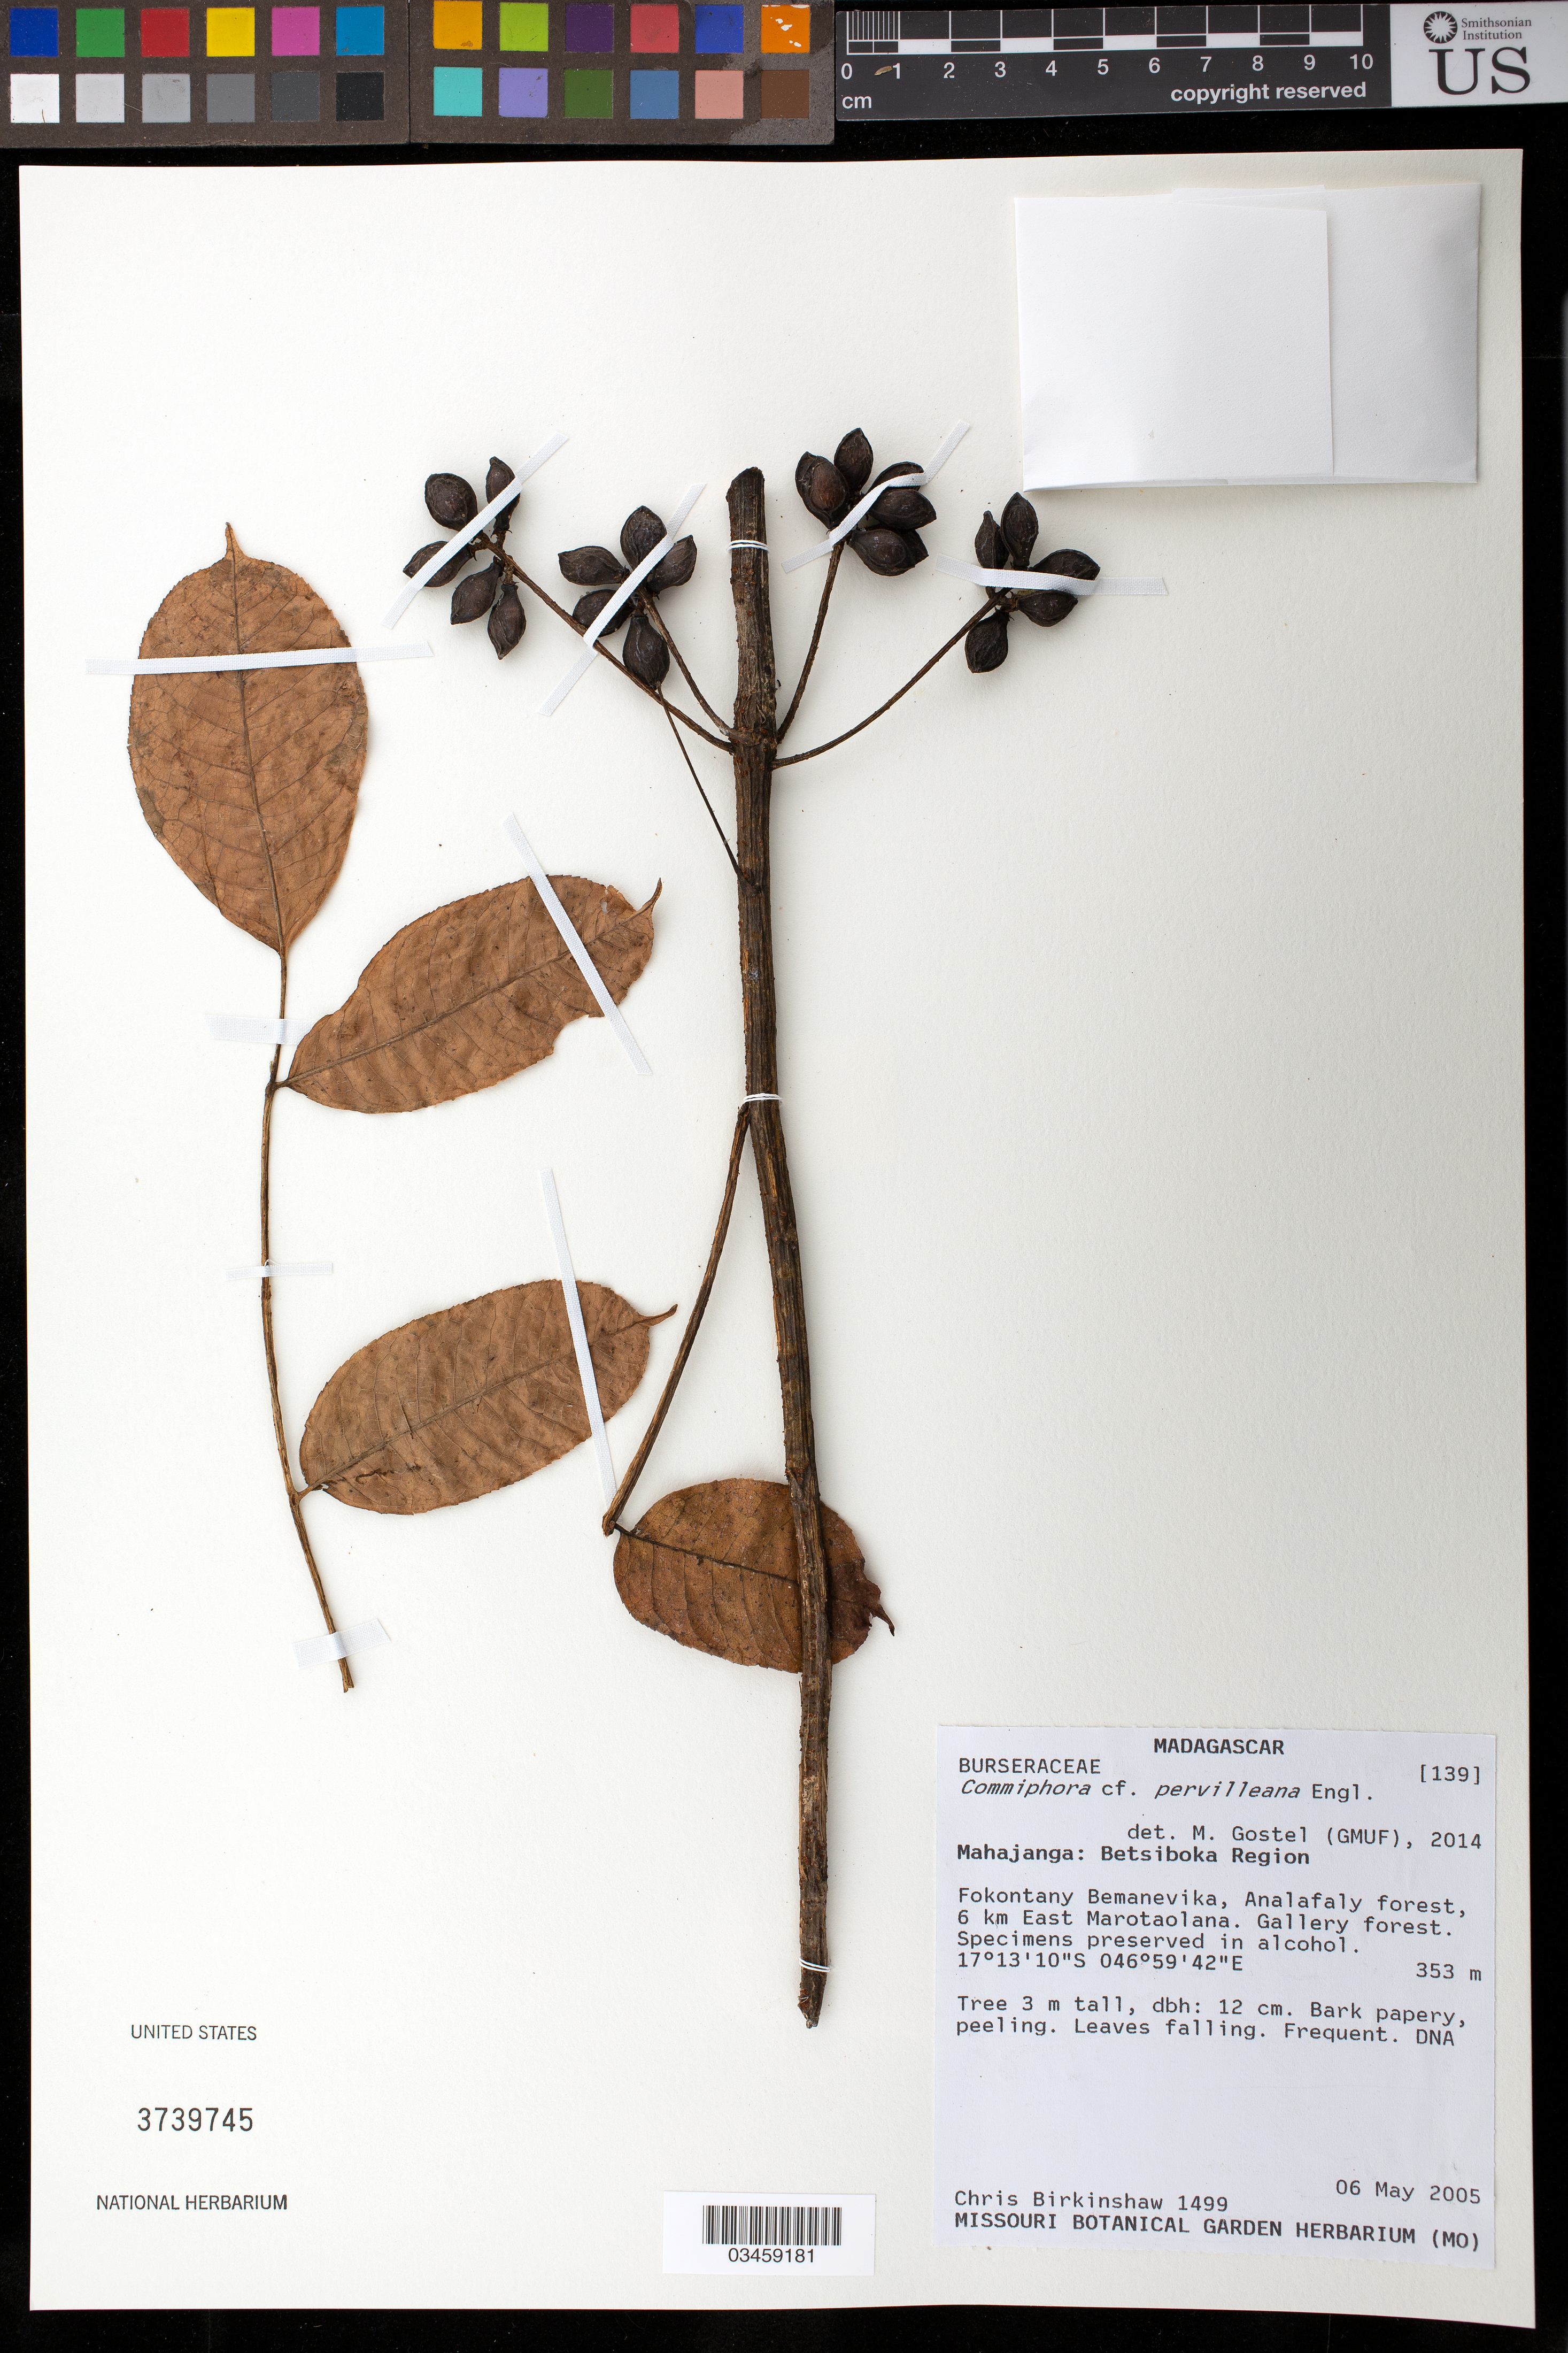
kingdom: Plantae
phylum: Tracheophyta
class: Magnoliopsida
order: Malpighiales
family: Salicaceae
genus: Tisonia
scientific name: Tisonia coriacea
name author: Scott Elliot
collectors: C. R. Birkinshaw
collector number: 1499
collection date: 2005-05-06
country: Madagascar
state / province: Betsiboka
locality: Fokontany Bemanevika, Analafaly forest, 6 km East Marotaolana.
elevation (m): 353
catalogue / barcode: US 3739745